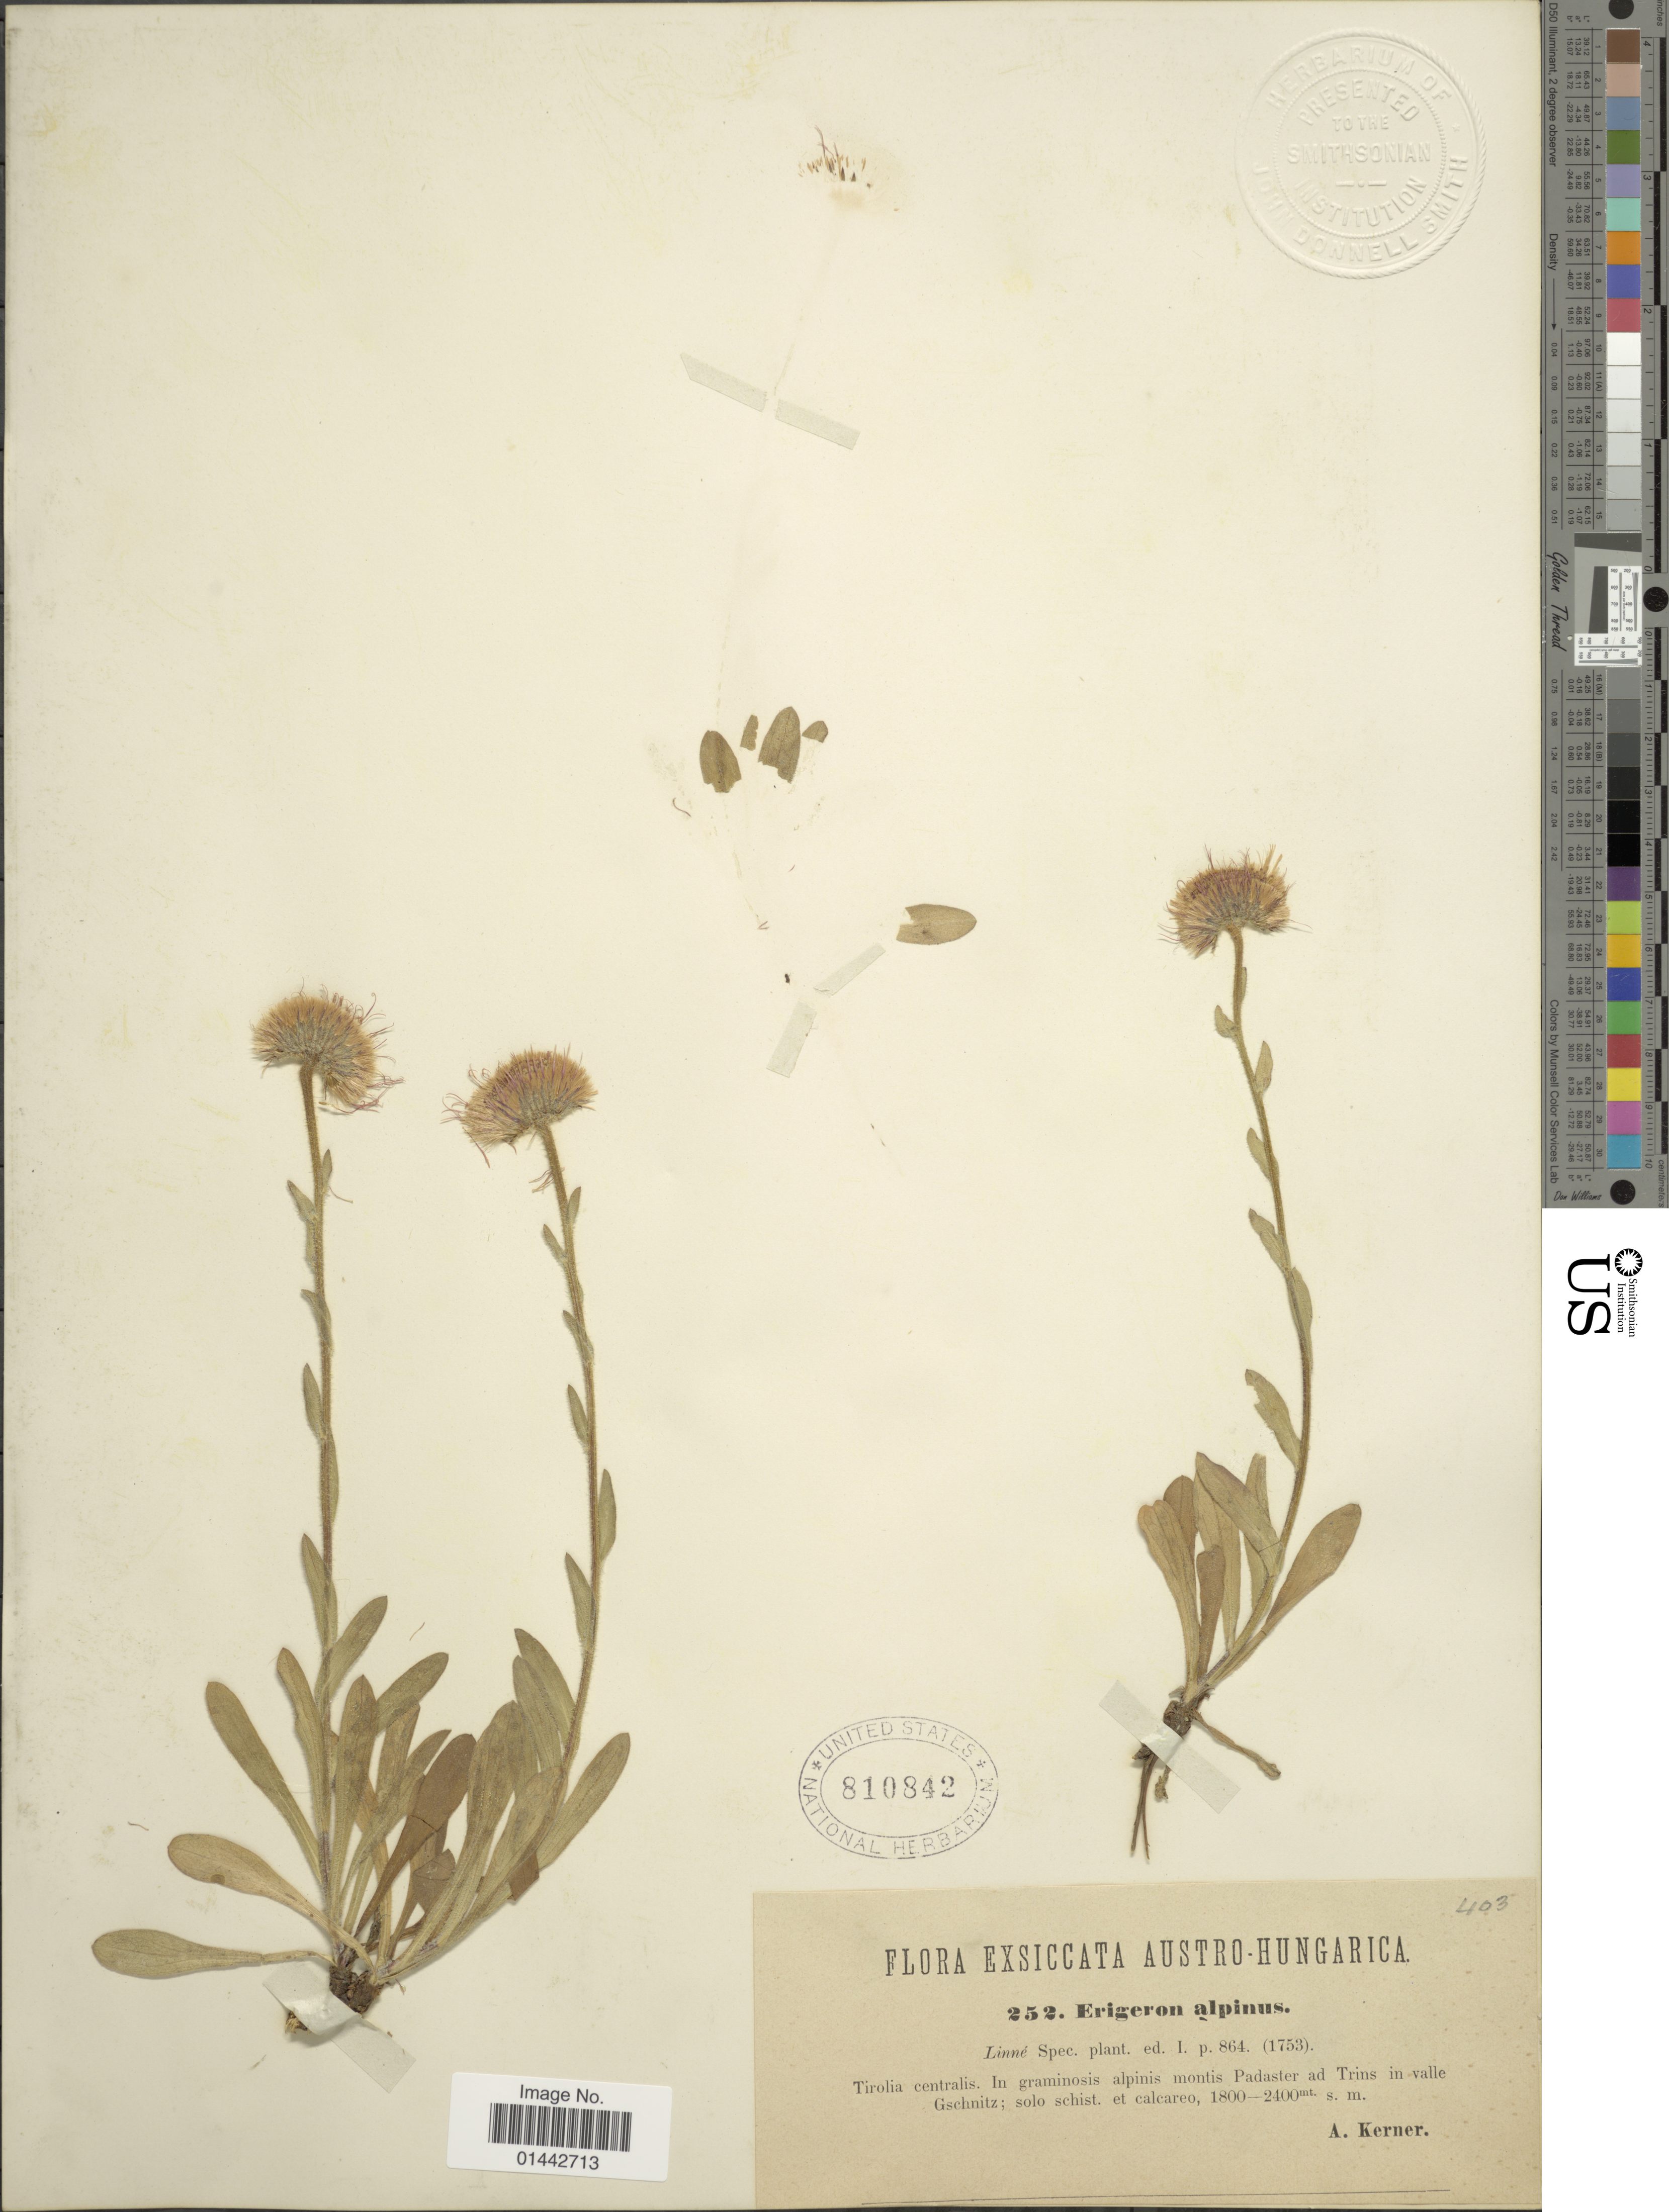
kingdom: Plantae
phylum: Tracheophyta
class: Magnoliopsida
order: Asterales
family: Asteraceae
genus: Erigeron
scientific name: Erigeron alpinus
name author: L.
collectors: A. Kerner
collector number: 252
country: Hungary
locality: Tirolia centralis, in graminosis alpinis montis Padaster ad Trins in valle Gschintz; solo schist.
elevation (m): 1800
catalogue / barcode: US 810842